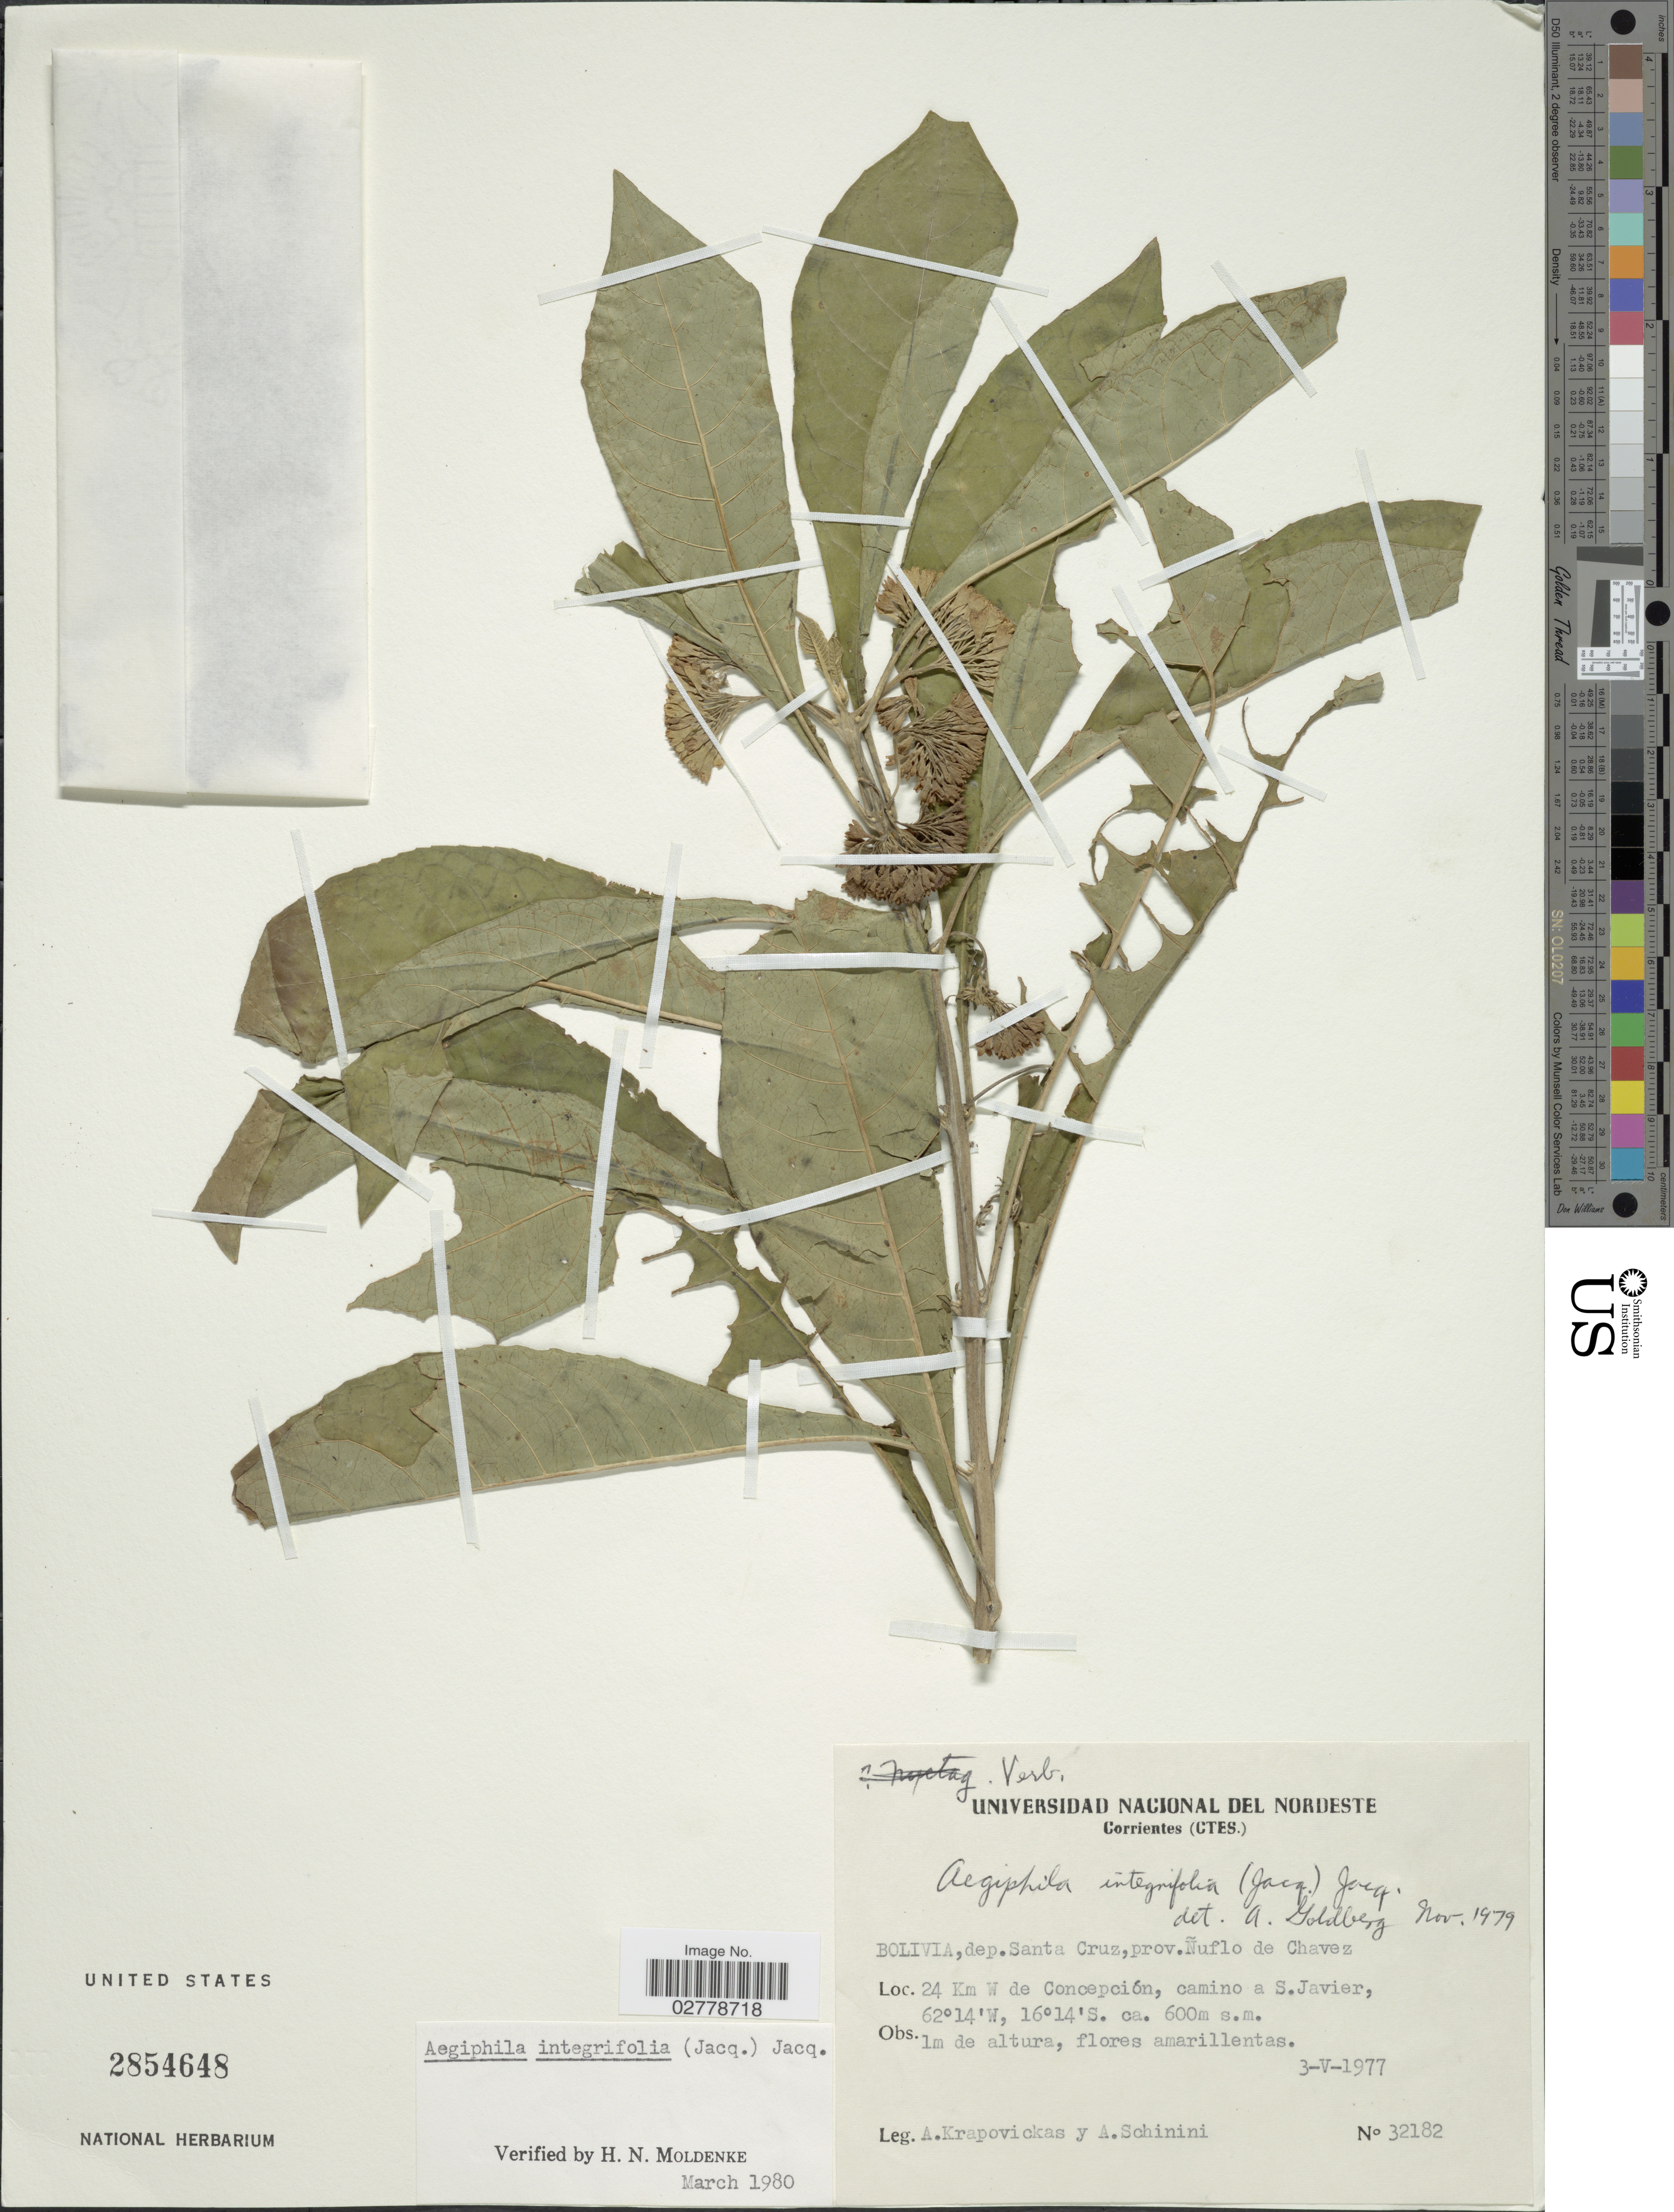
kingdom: Plantae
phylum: Tracheophyta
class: Magnoliopsida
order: Lamiales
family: Lamiaceae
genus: Aegiphila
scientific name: Aegiphila integrifolia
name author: (Jacq.) B.D. Jacks.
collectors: A. Krapovickas & A. Schinini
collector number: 32182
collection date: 1977-05-03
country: Bolivia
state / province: Santa Cruz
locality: Dep. Santa Cruz, prov. Ñuflo de Chavez, 24 Km W de Concepción, camino a S.Javier.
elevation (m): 600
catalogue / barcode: US 2854648